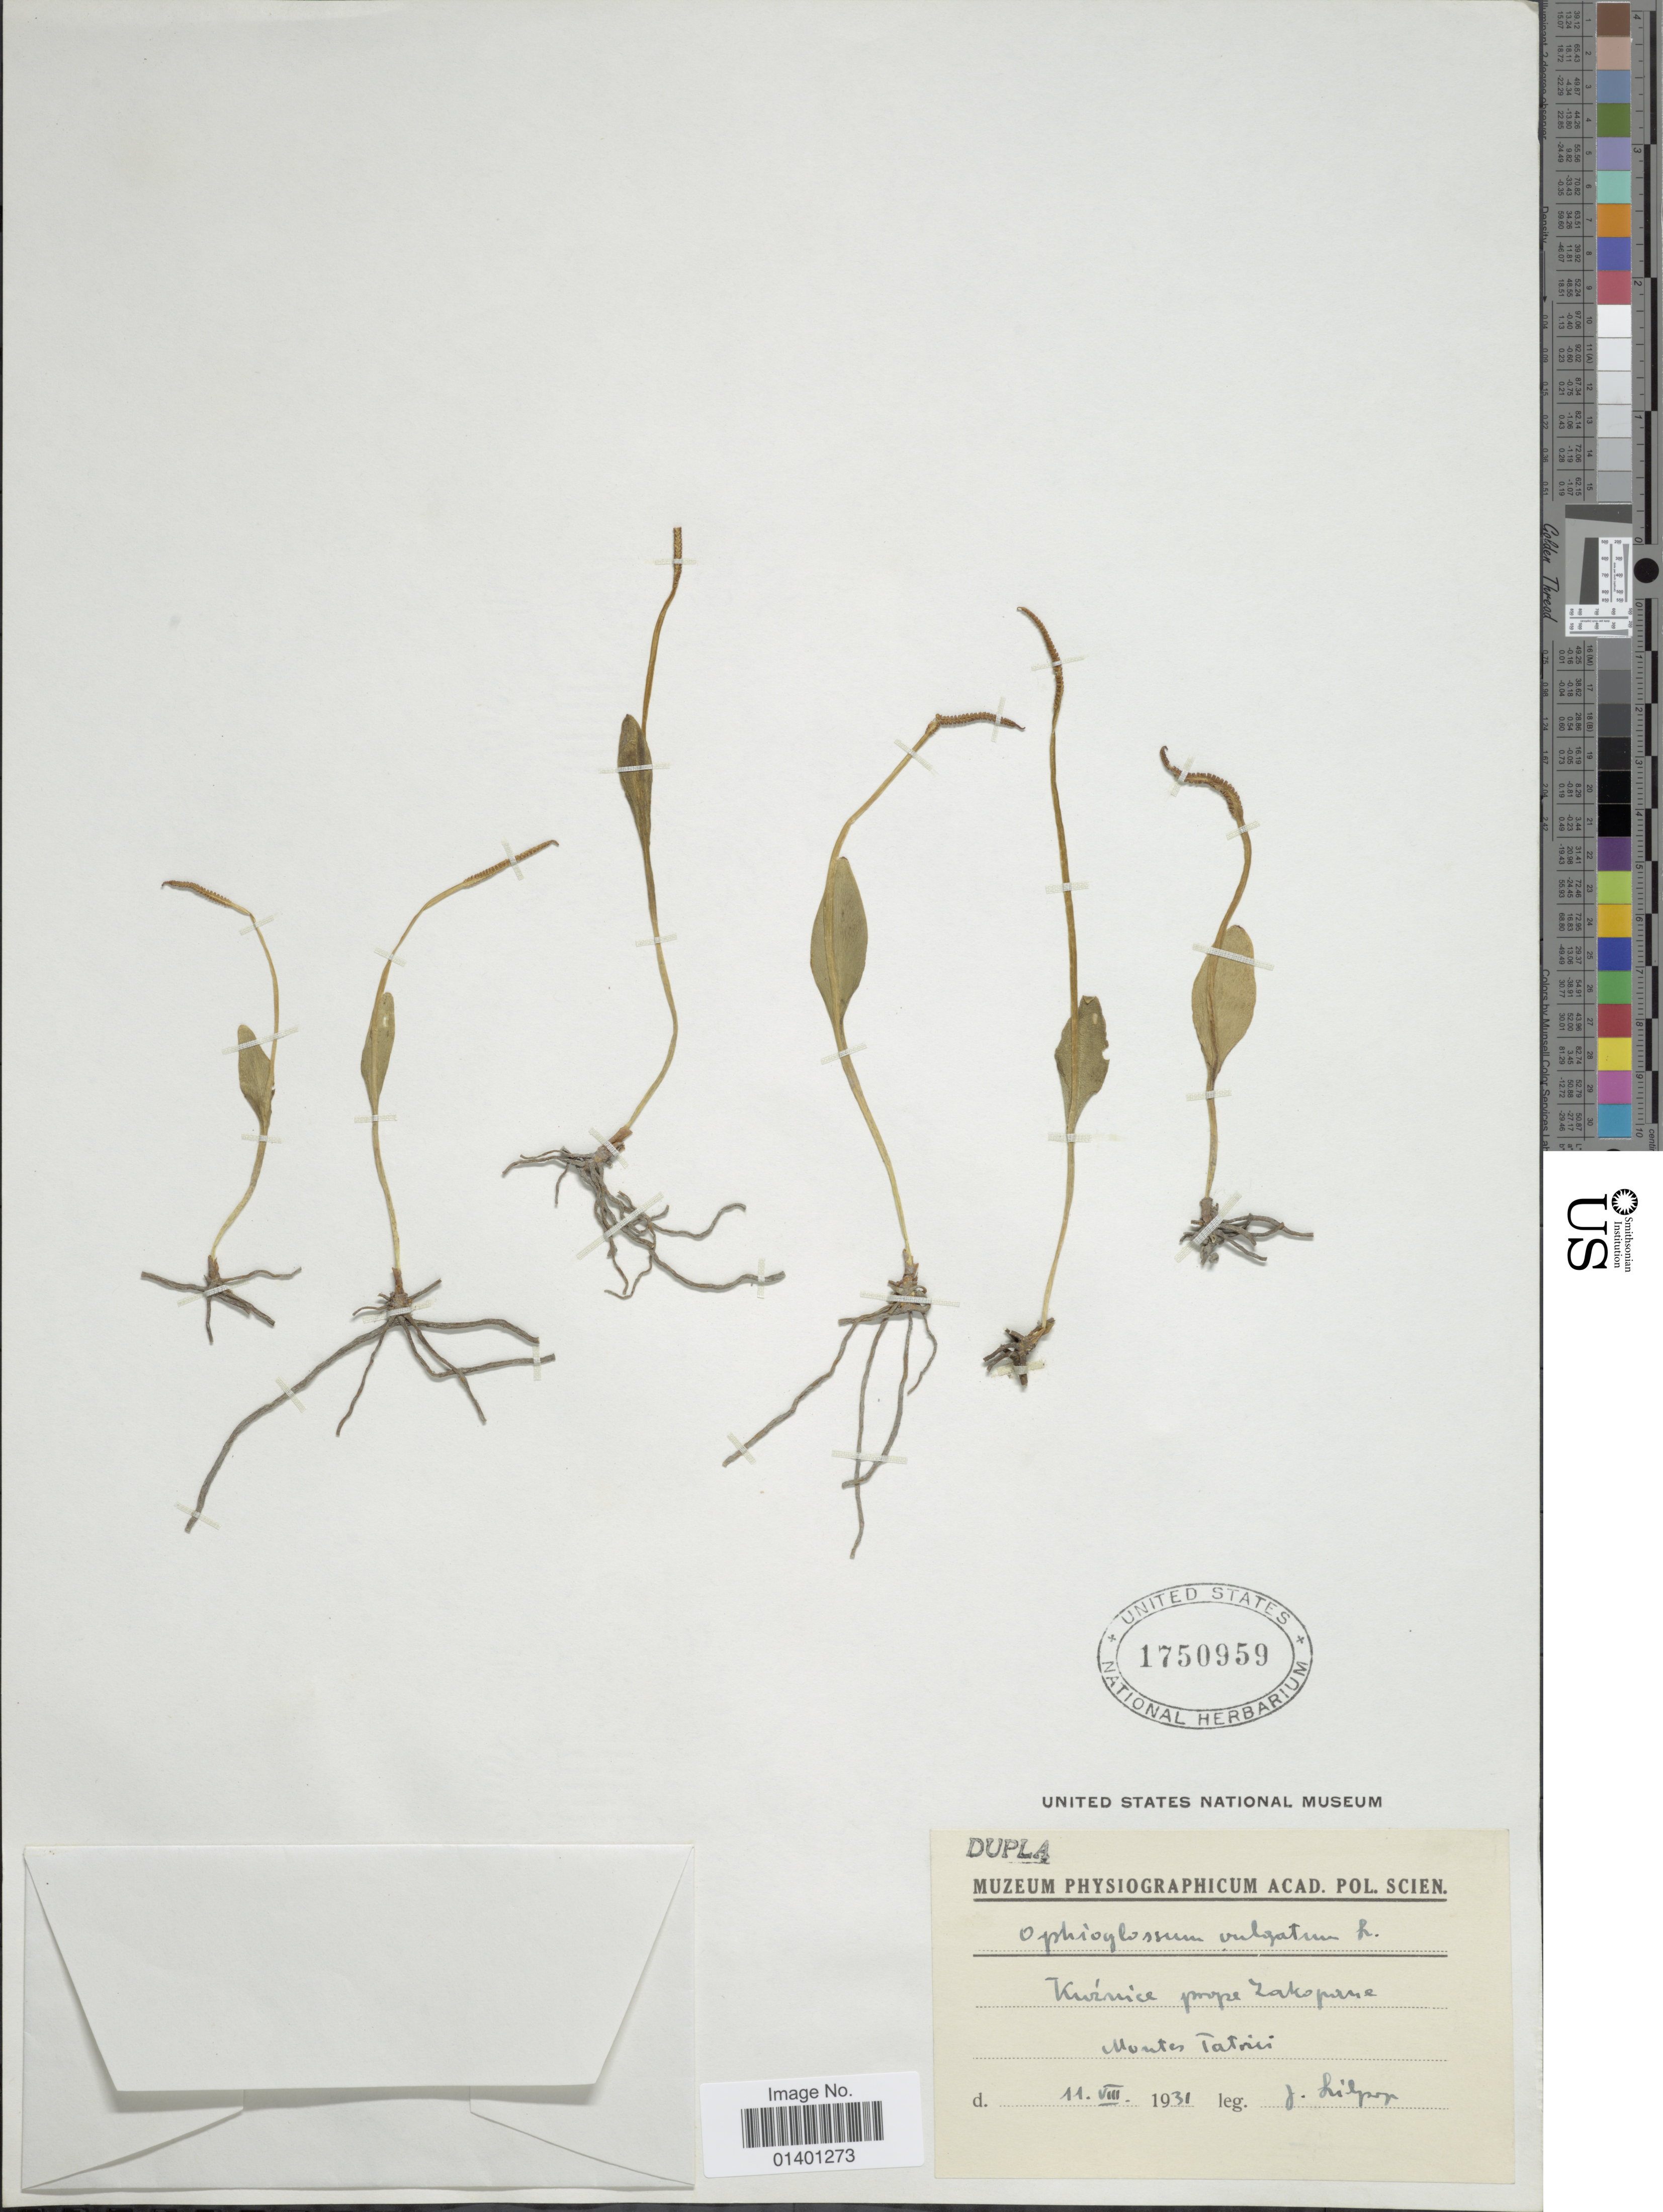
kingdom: Plantae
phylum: Tracheophyta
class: Polypodiopsida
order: Ophioglossales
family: Ophioglossaceae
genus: Ophioglossum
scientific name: Ophioglossum vulgatum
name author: L.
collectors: J. Lilpop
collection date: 1931-08-11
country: Poland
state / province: Malopolskie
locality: Kwinice prope Zakopine, Montes Tatrici [interpreted]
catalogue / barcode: US 1750959